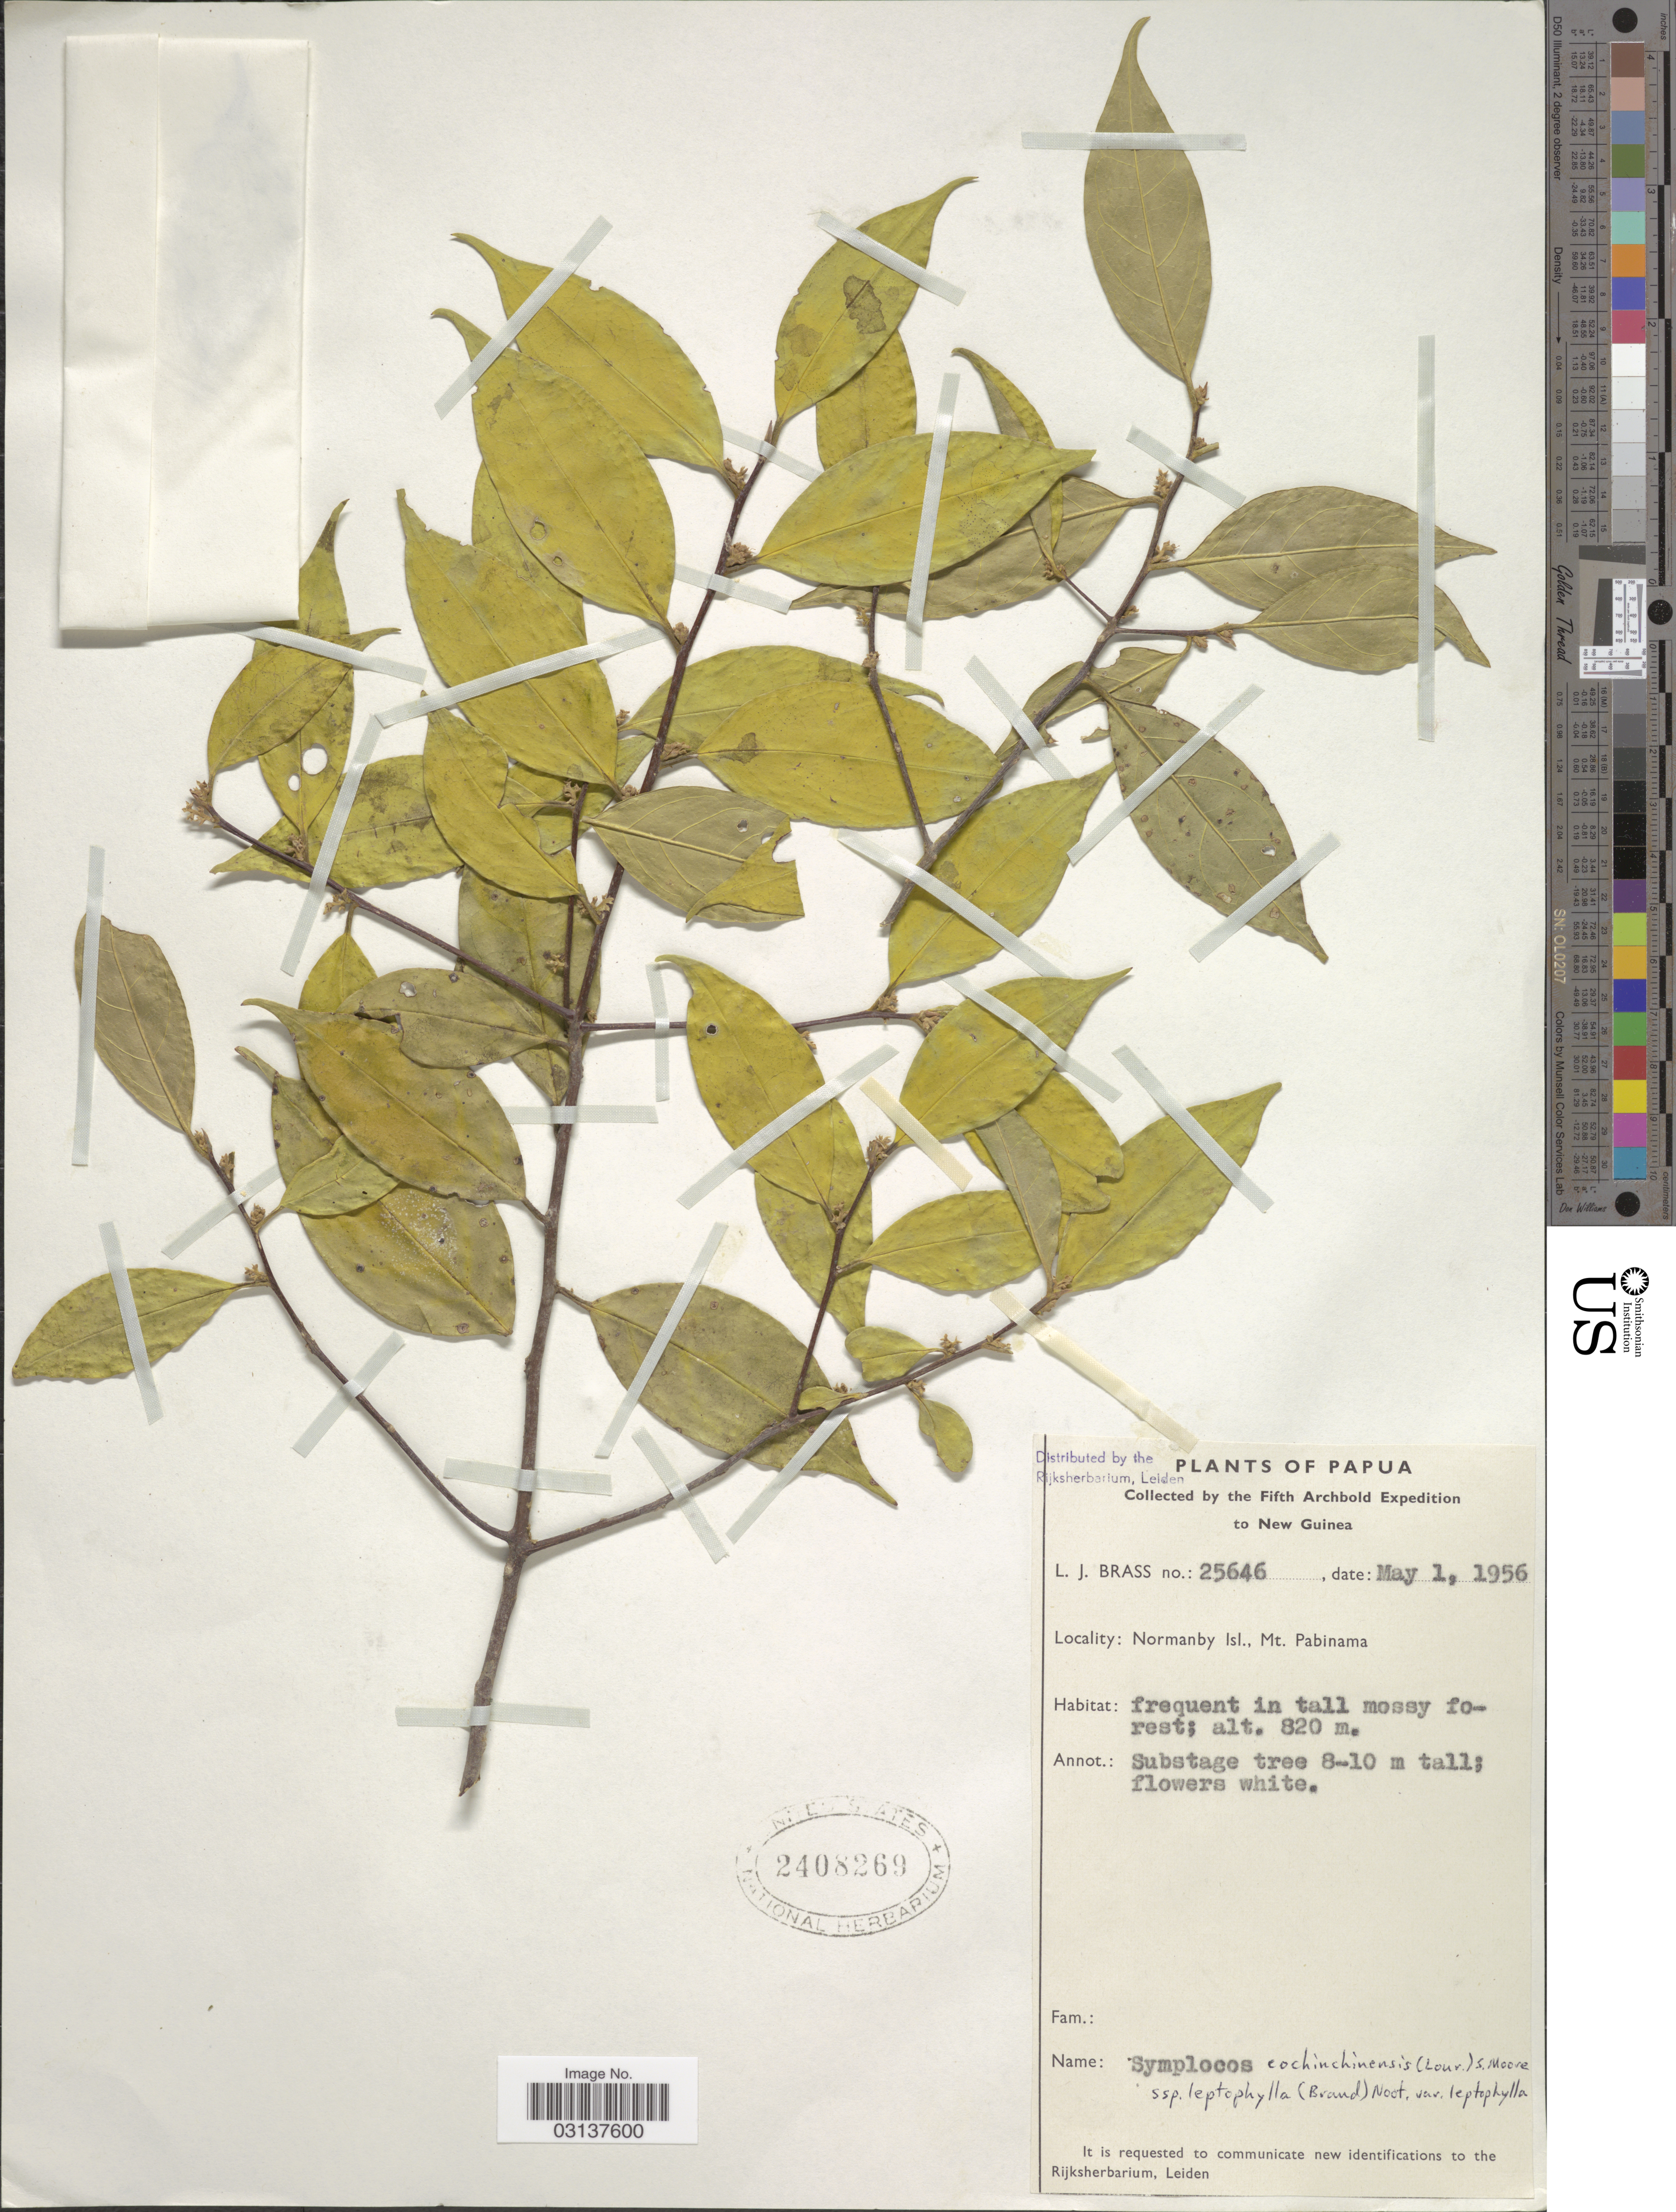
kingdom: Plantae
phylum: Tracheophyta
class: Magnoliopsida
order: Ericales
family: Symplocaceae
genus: Symplocos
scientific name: Symplocos cochinchinensis var. leptophylla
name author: (Brand) Noot.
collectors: L. J. Brass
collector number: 25646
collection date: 1956-05-01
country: Papua New Guinea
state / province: Milne Bay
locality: Papua, Normanby Isl., Mt. Pabinama, New Guinea.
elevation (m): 820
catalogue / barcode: US 2408269